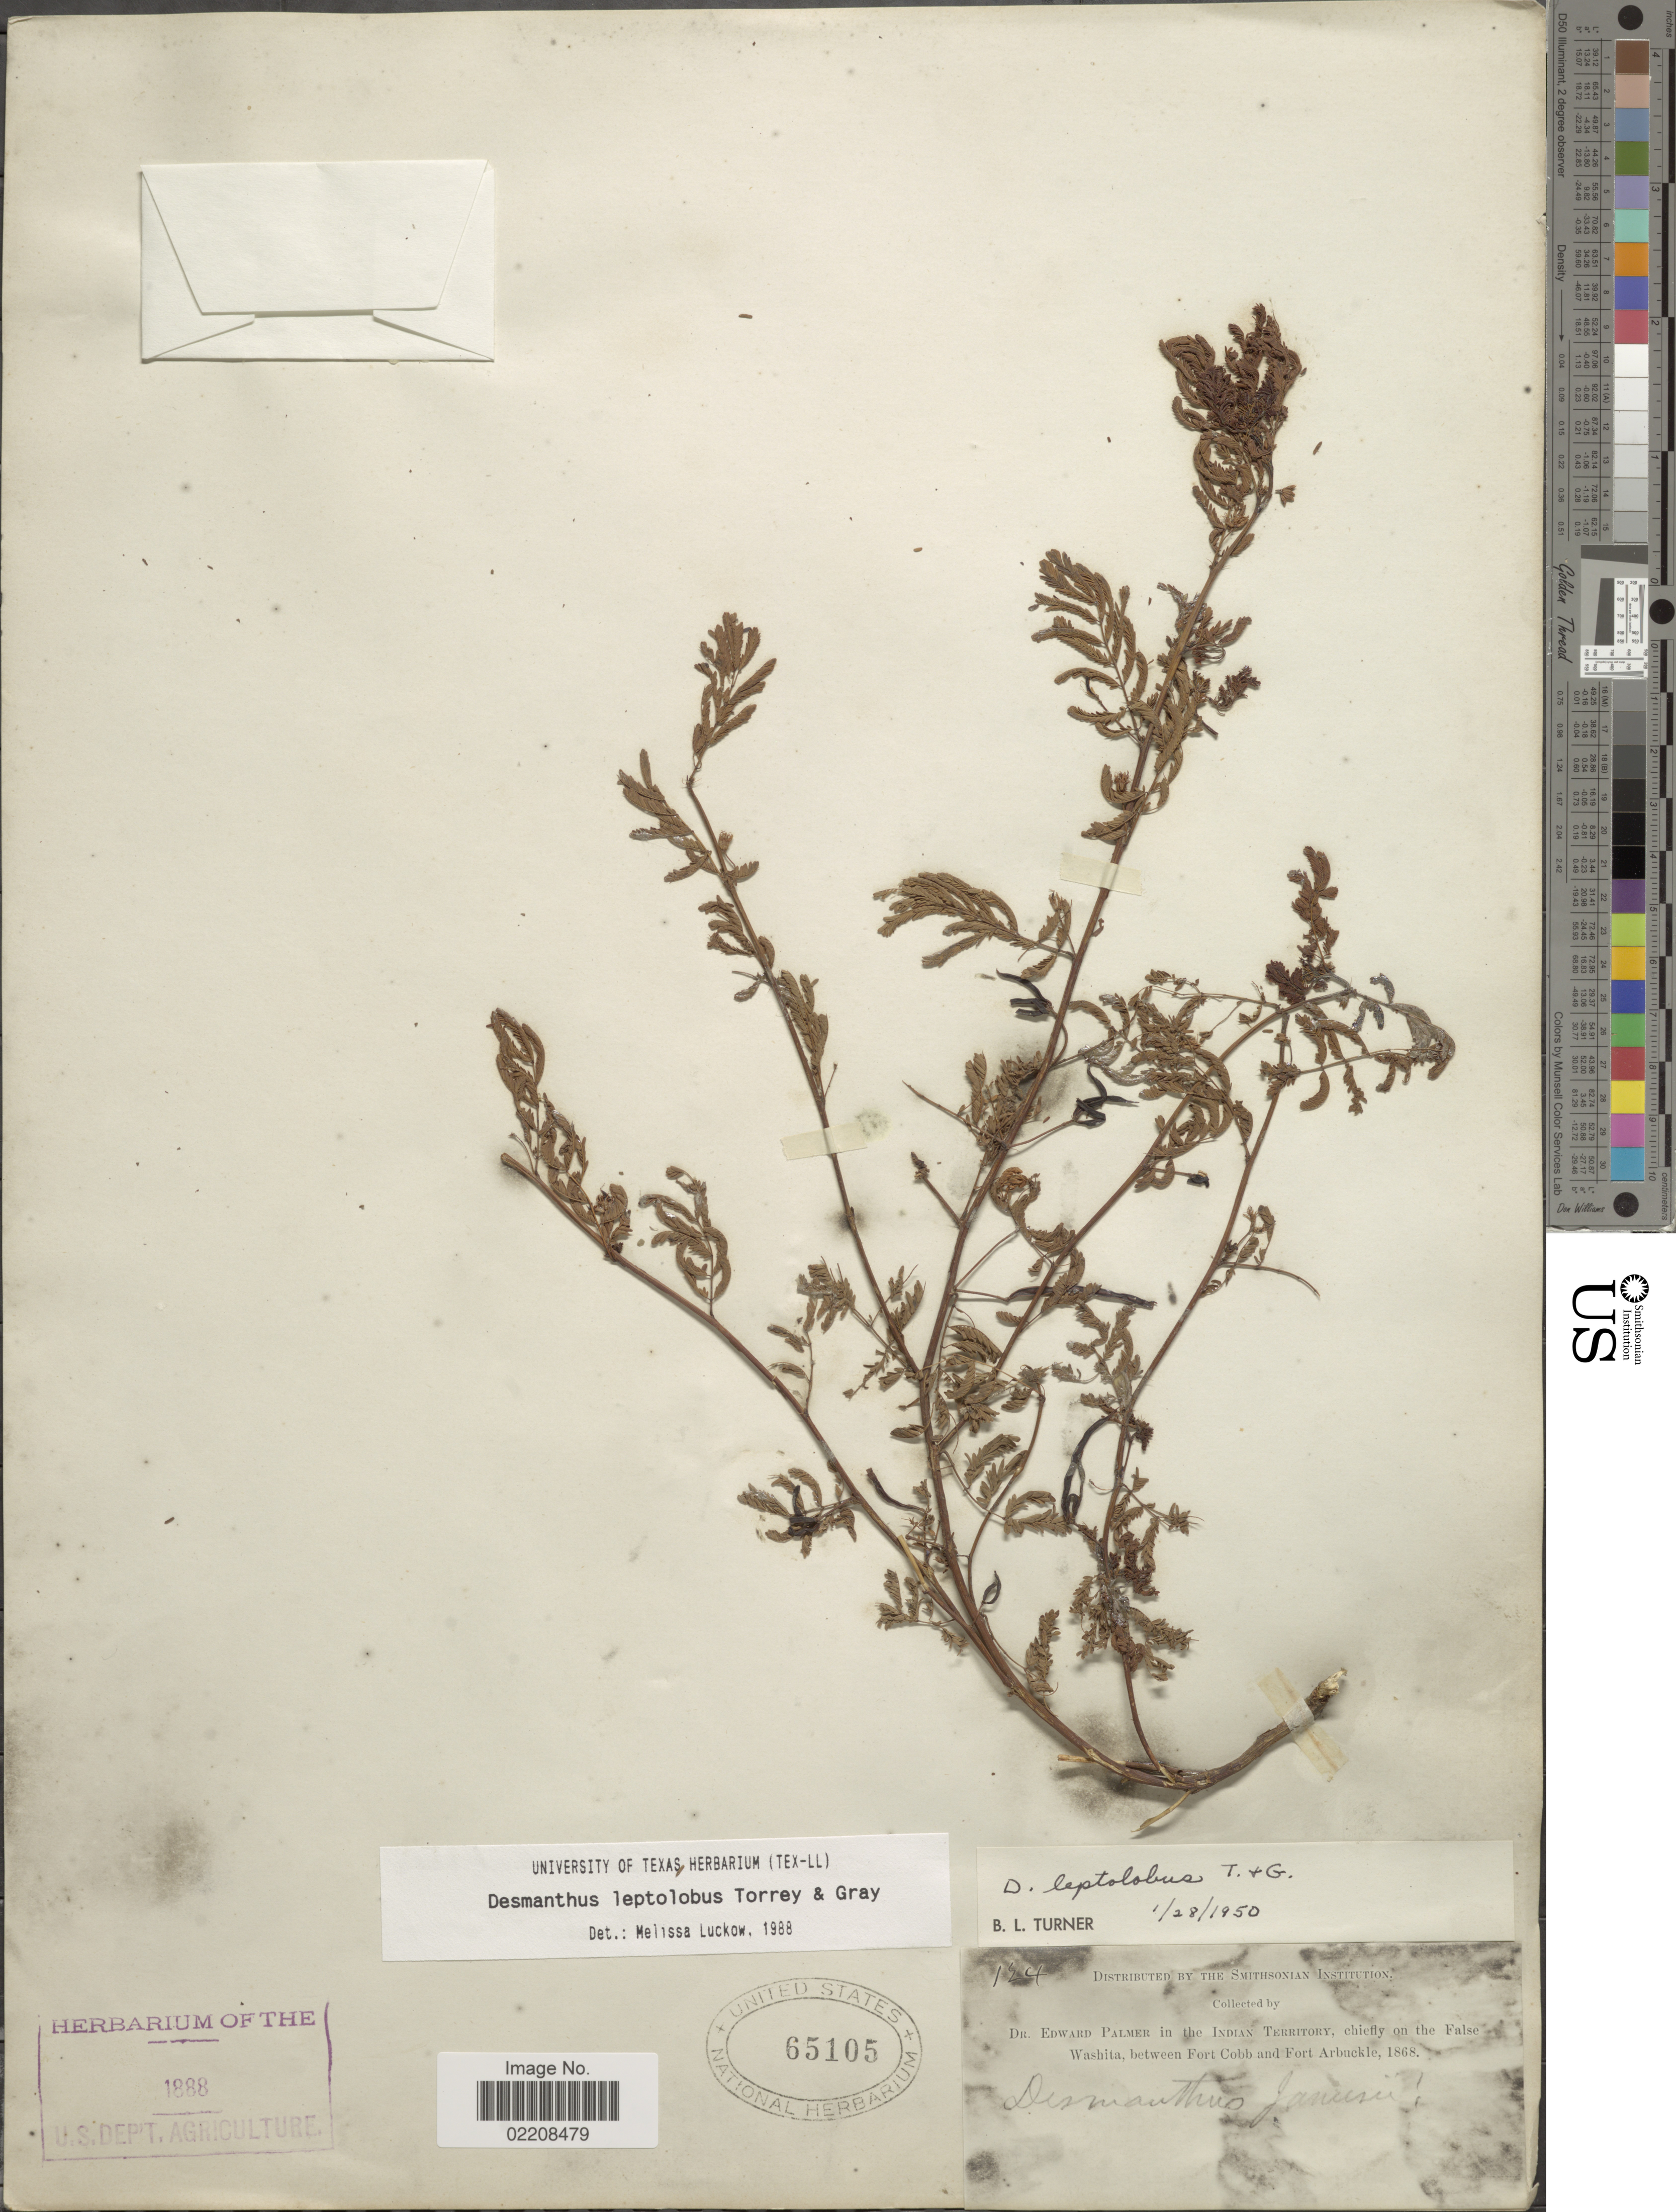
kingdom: Plantae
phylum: Tracheophyta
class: Magnoliopsida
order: Fabales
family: Fabaceae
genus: Desmanthus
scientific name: Desmanthus leptolobus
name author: Torr. & A. Gray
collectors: E. Palmer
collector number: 124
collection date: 1868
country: United States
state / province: Oklahoma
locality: In the Indian Territory, chiefly on the False Washita, between Fort Cobb and Fort Arbuckle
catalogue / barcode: US 65105